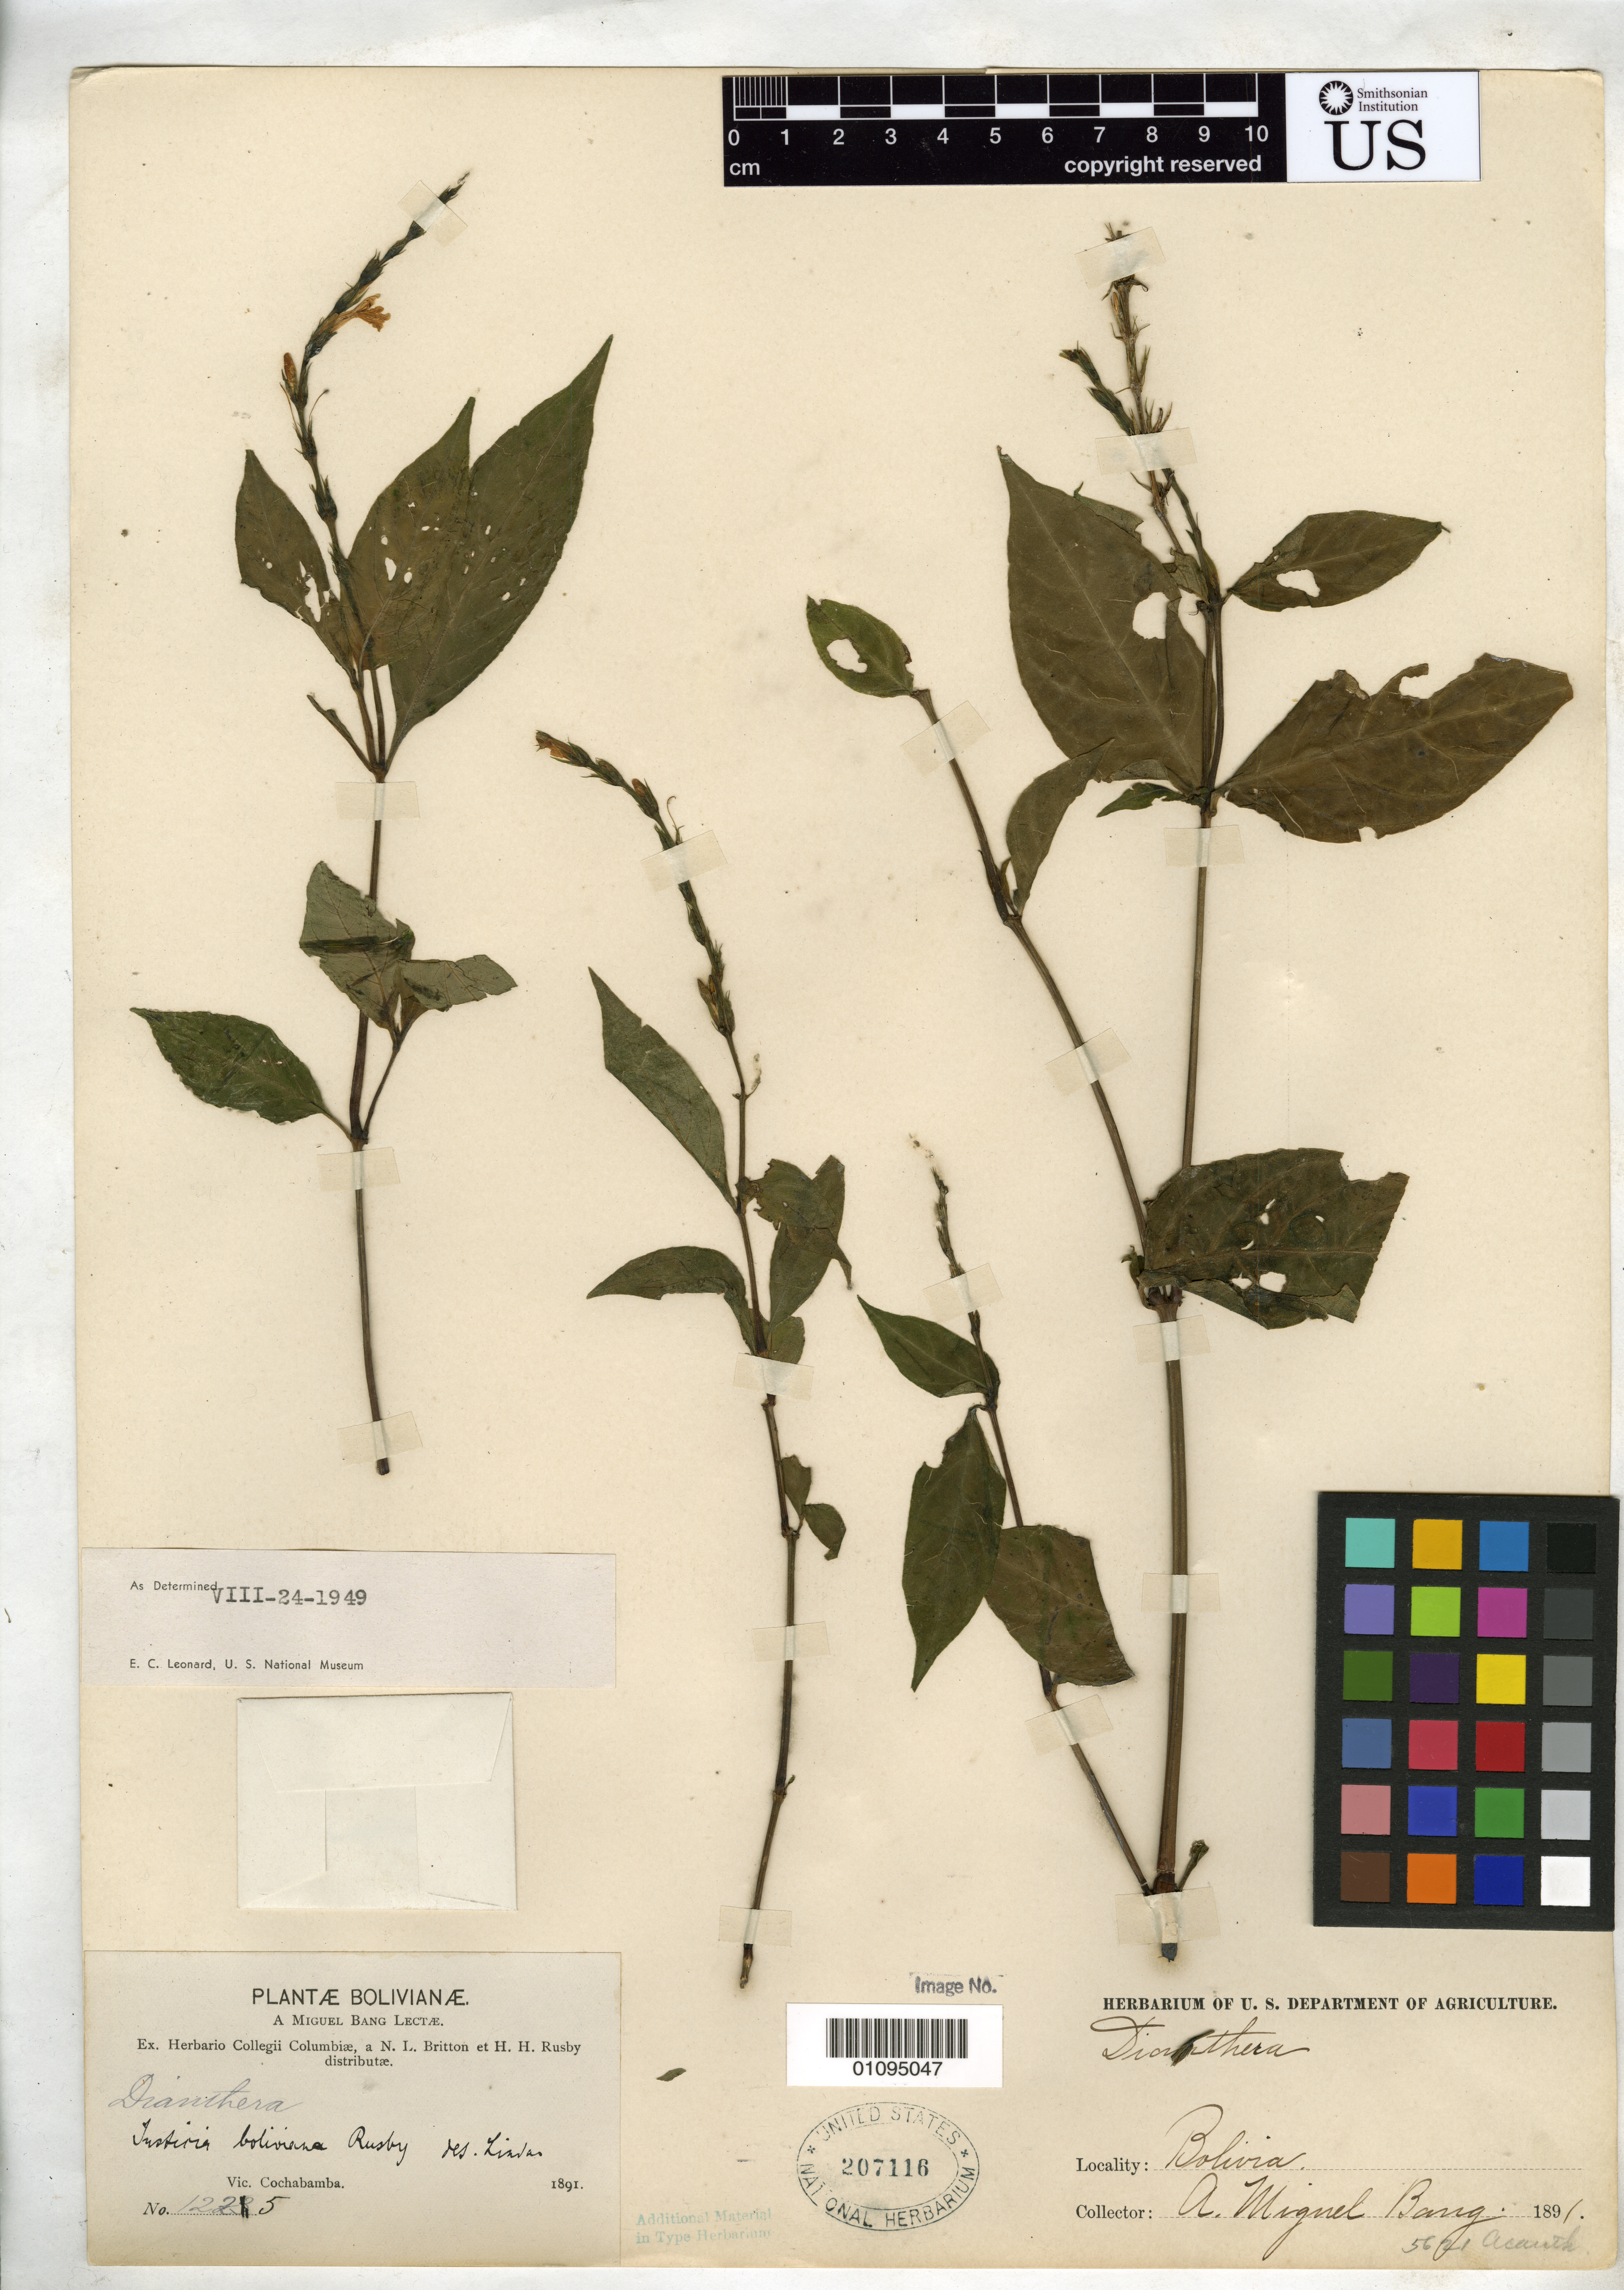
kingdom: Plantae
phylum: Tracheophyta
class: Magnoliopsida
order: Lamiales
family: Acanthaceae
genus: Justicia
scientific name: Justicia boliviana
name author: Rusby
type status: Isotype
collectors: M. Bang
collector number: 1225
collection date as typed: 1891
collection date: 1891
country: Bolivia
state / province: Cochabamba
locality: Vic. Cochabamba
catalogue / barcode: US 207116